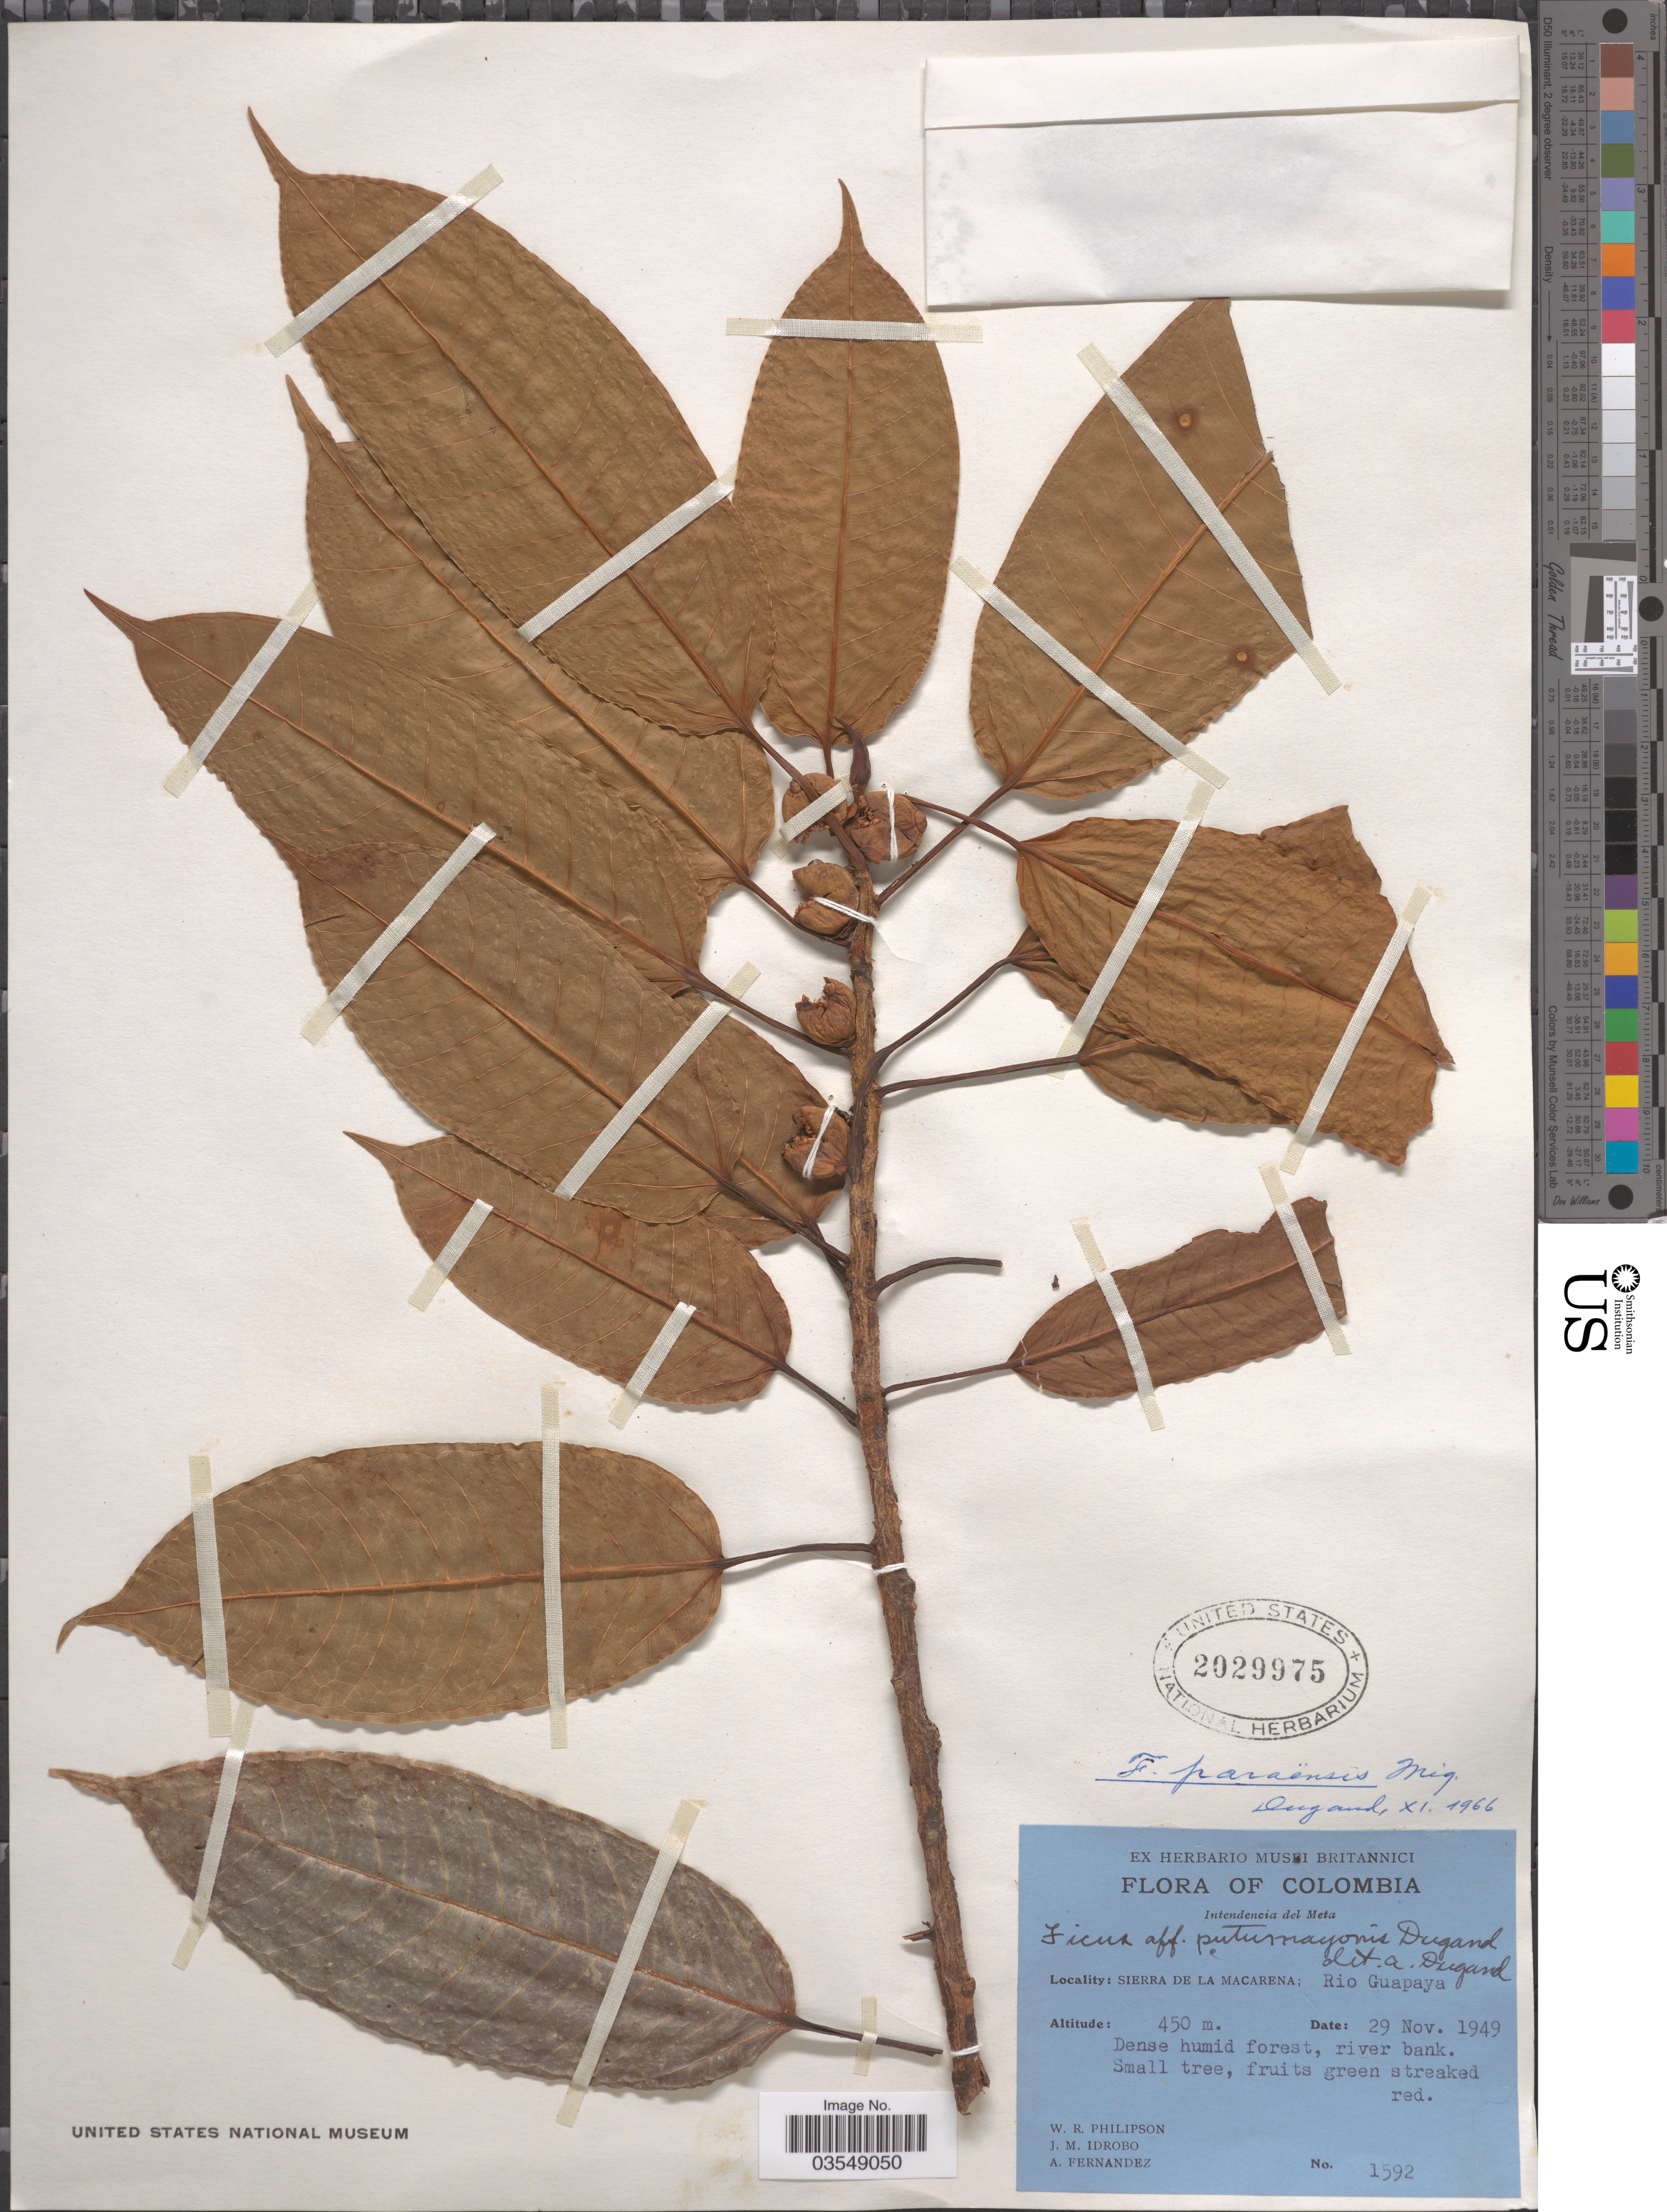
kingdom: Plantae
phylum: Tracheophyta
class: Magnoliopsida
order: Rosales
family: Moraceae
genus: Ficus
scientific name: Ficus paraensis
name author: (Miq.) Miq.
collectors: W. R. Philipson, J. M. Idrobo & A. Fernandez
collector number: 1592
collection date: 1949-11-29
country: Colombia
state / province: Meta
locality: Intendencia del Meta. Sierra de La Macarena; Rio Guapaya.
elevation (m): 450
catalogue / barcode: US 2029975